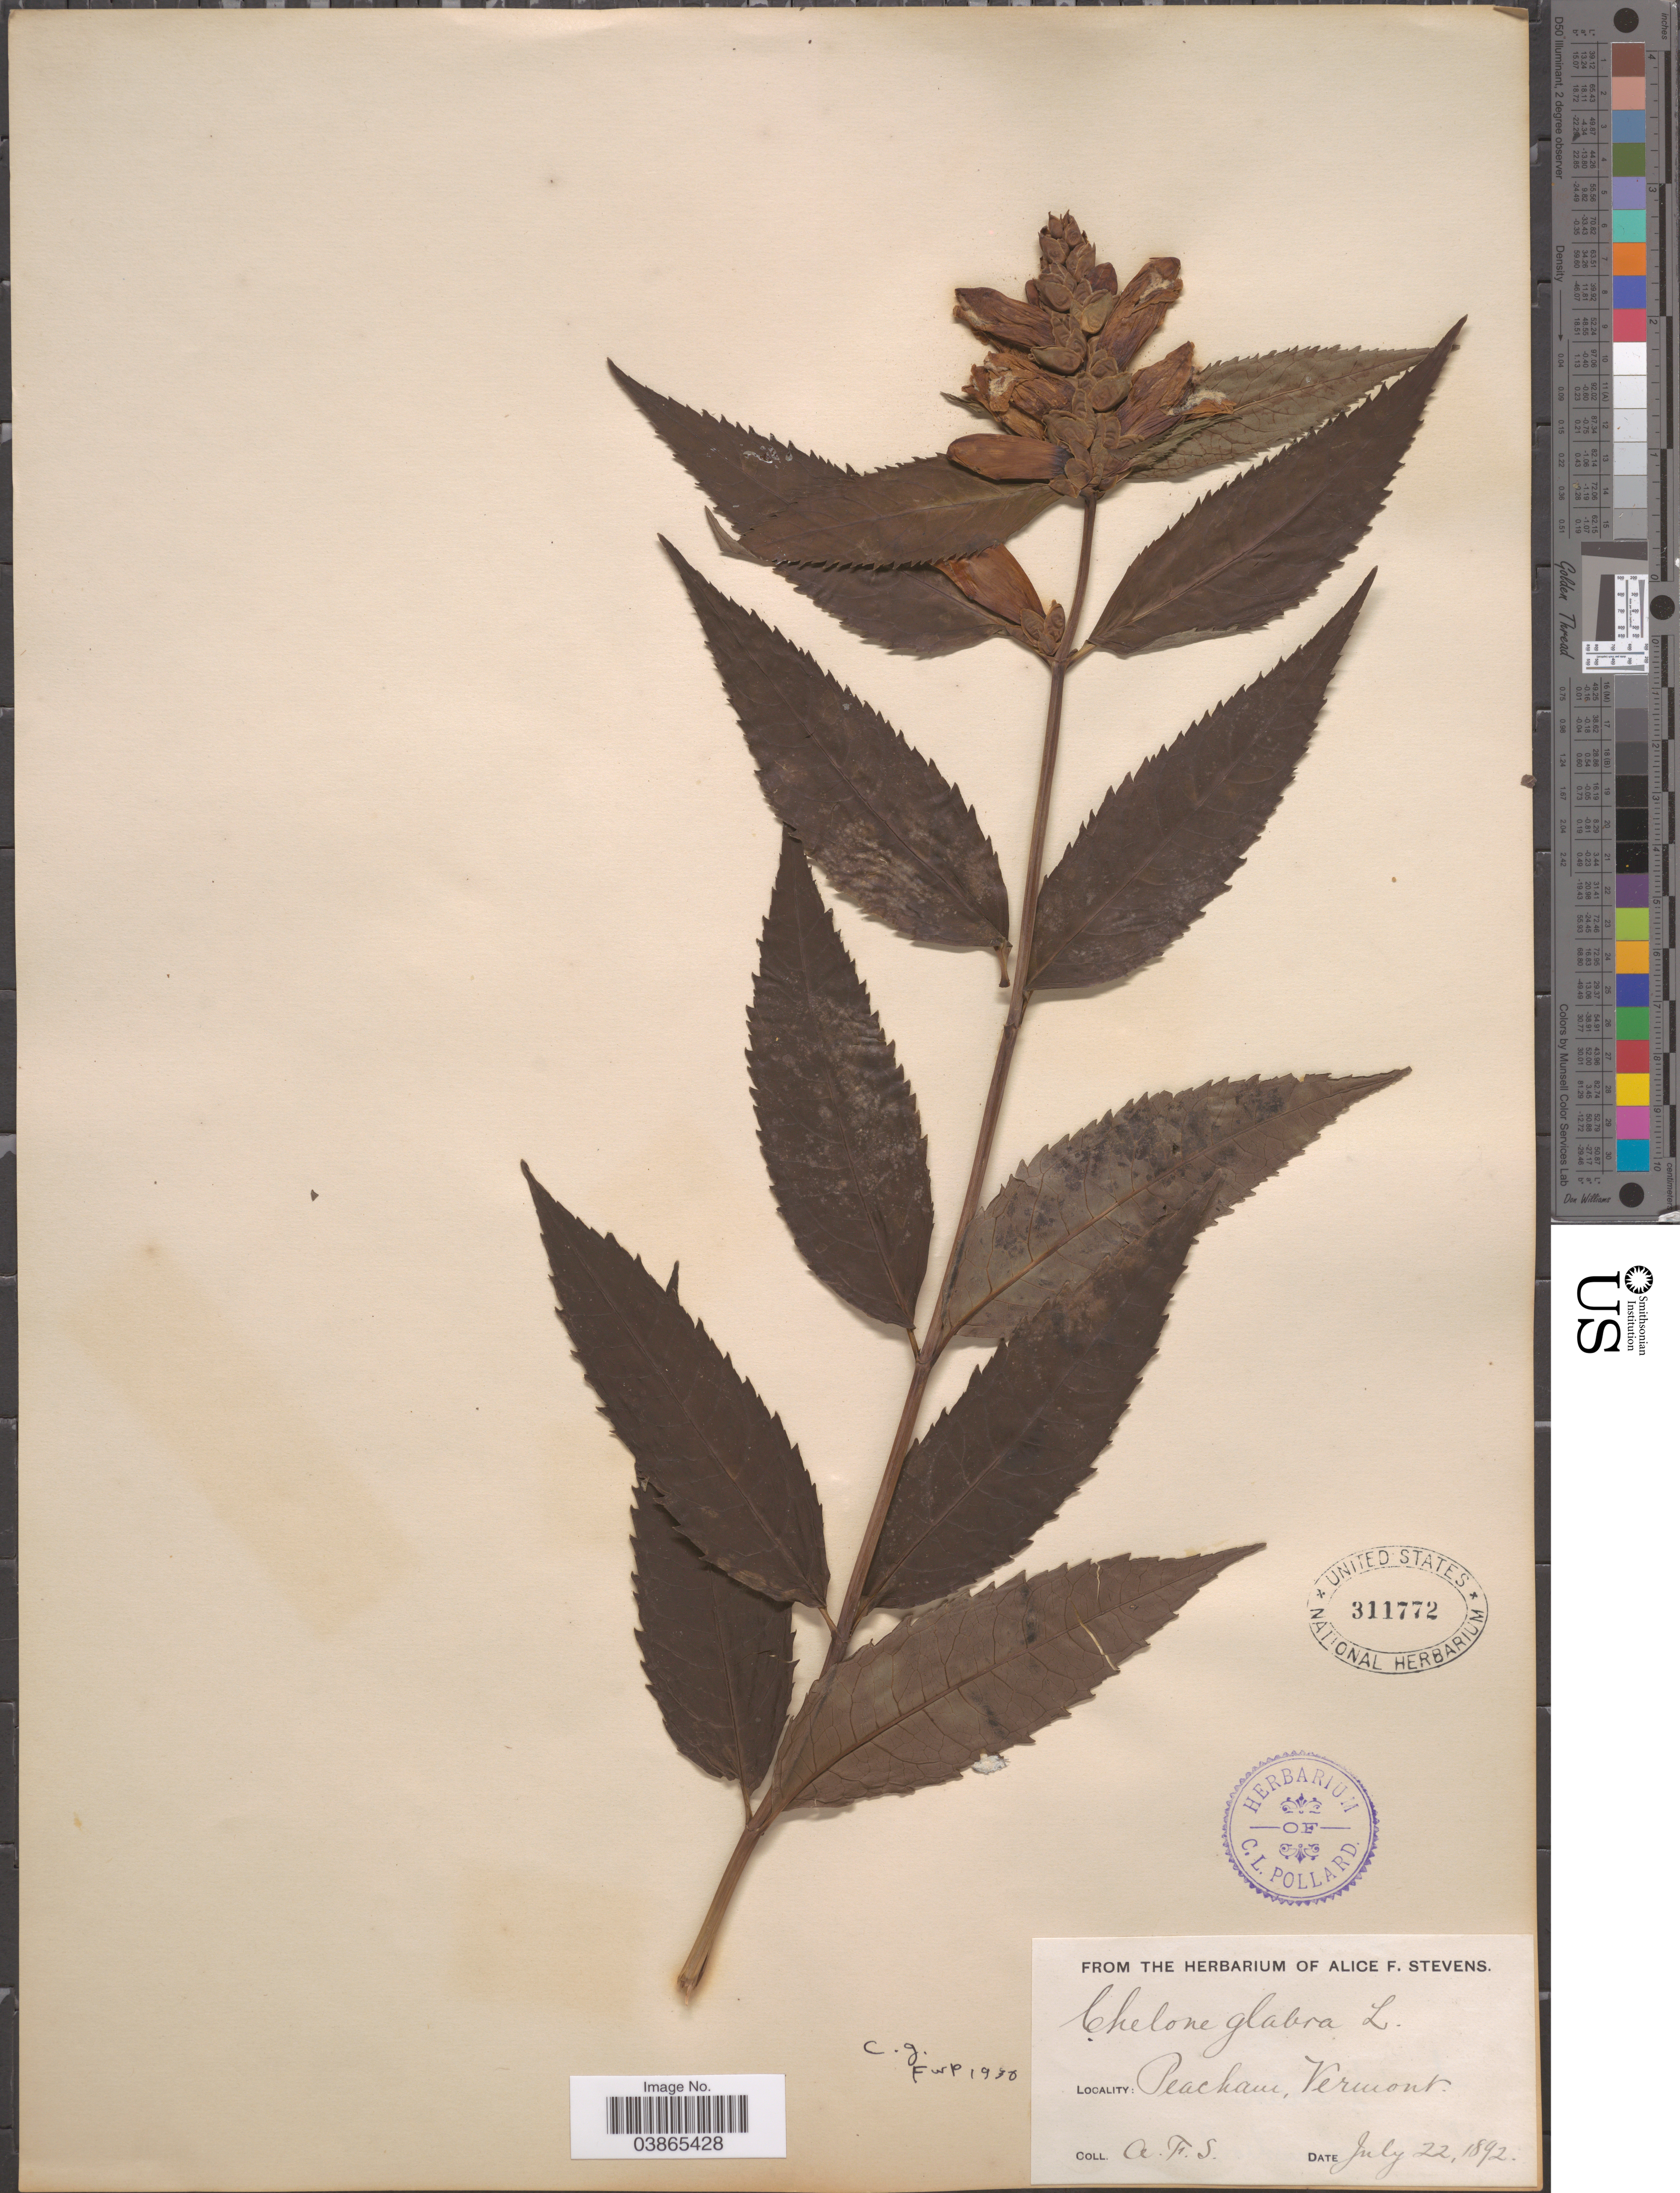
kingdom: Plantae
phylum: Tracheophyta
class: Magnoliopsida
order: Lamiales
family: Plantaginaceae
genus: Chelone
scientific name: Chelone glabra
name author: L.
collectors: A. Stevens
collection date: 1892-07-22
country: United States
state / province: Vermont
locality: Peacham.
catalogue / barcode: US 311772